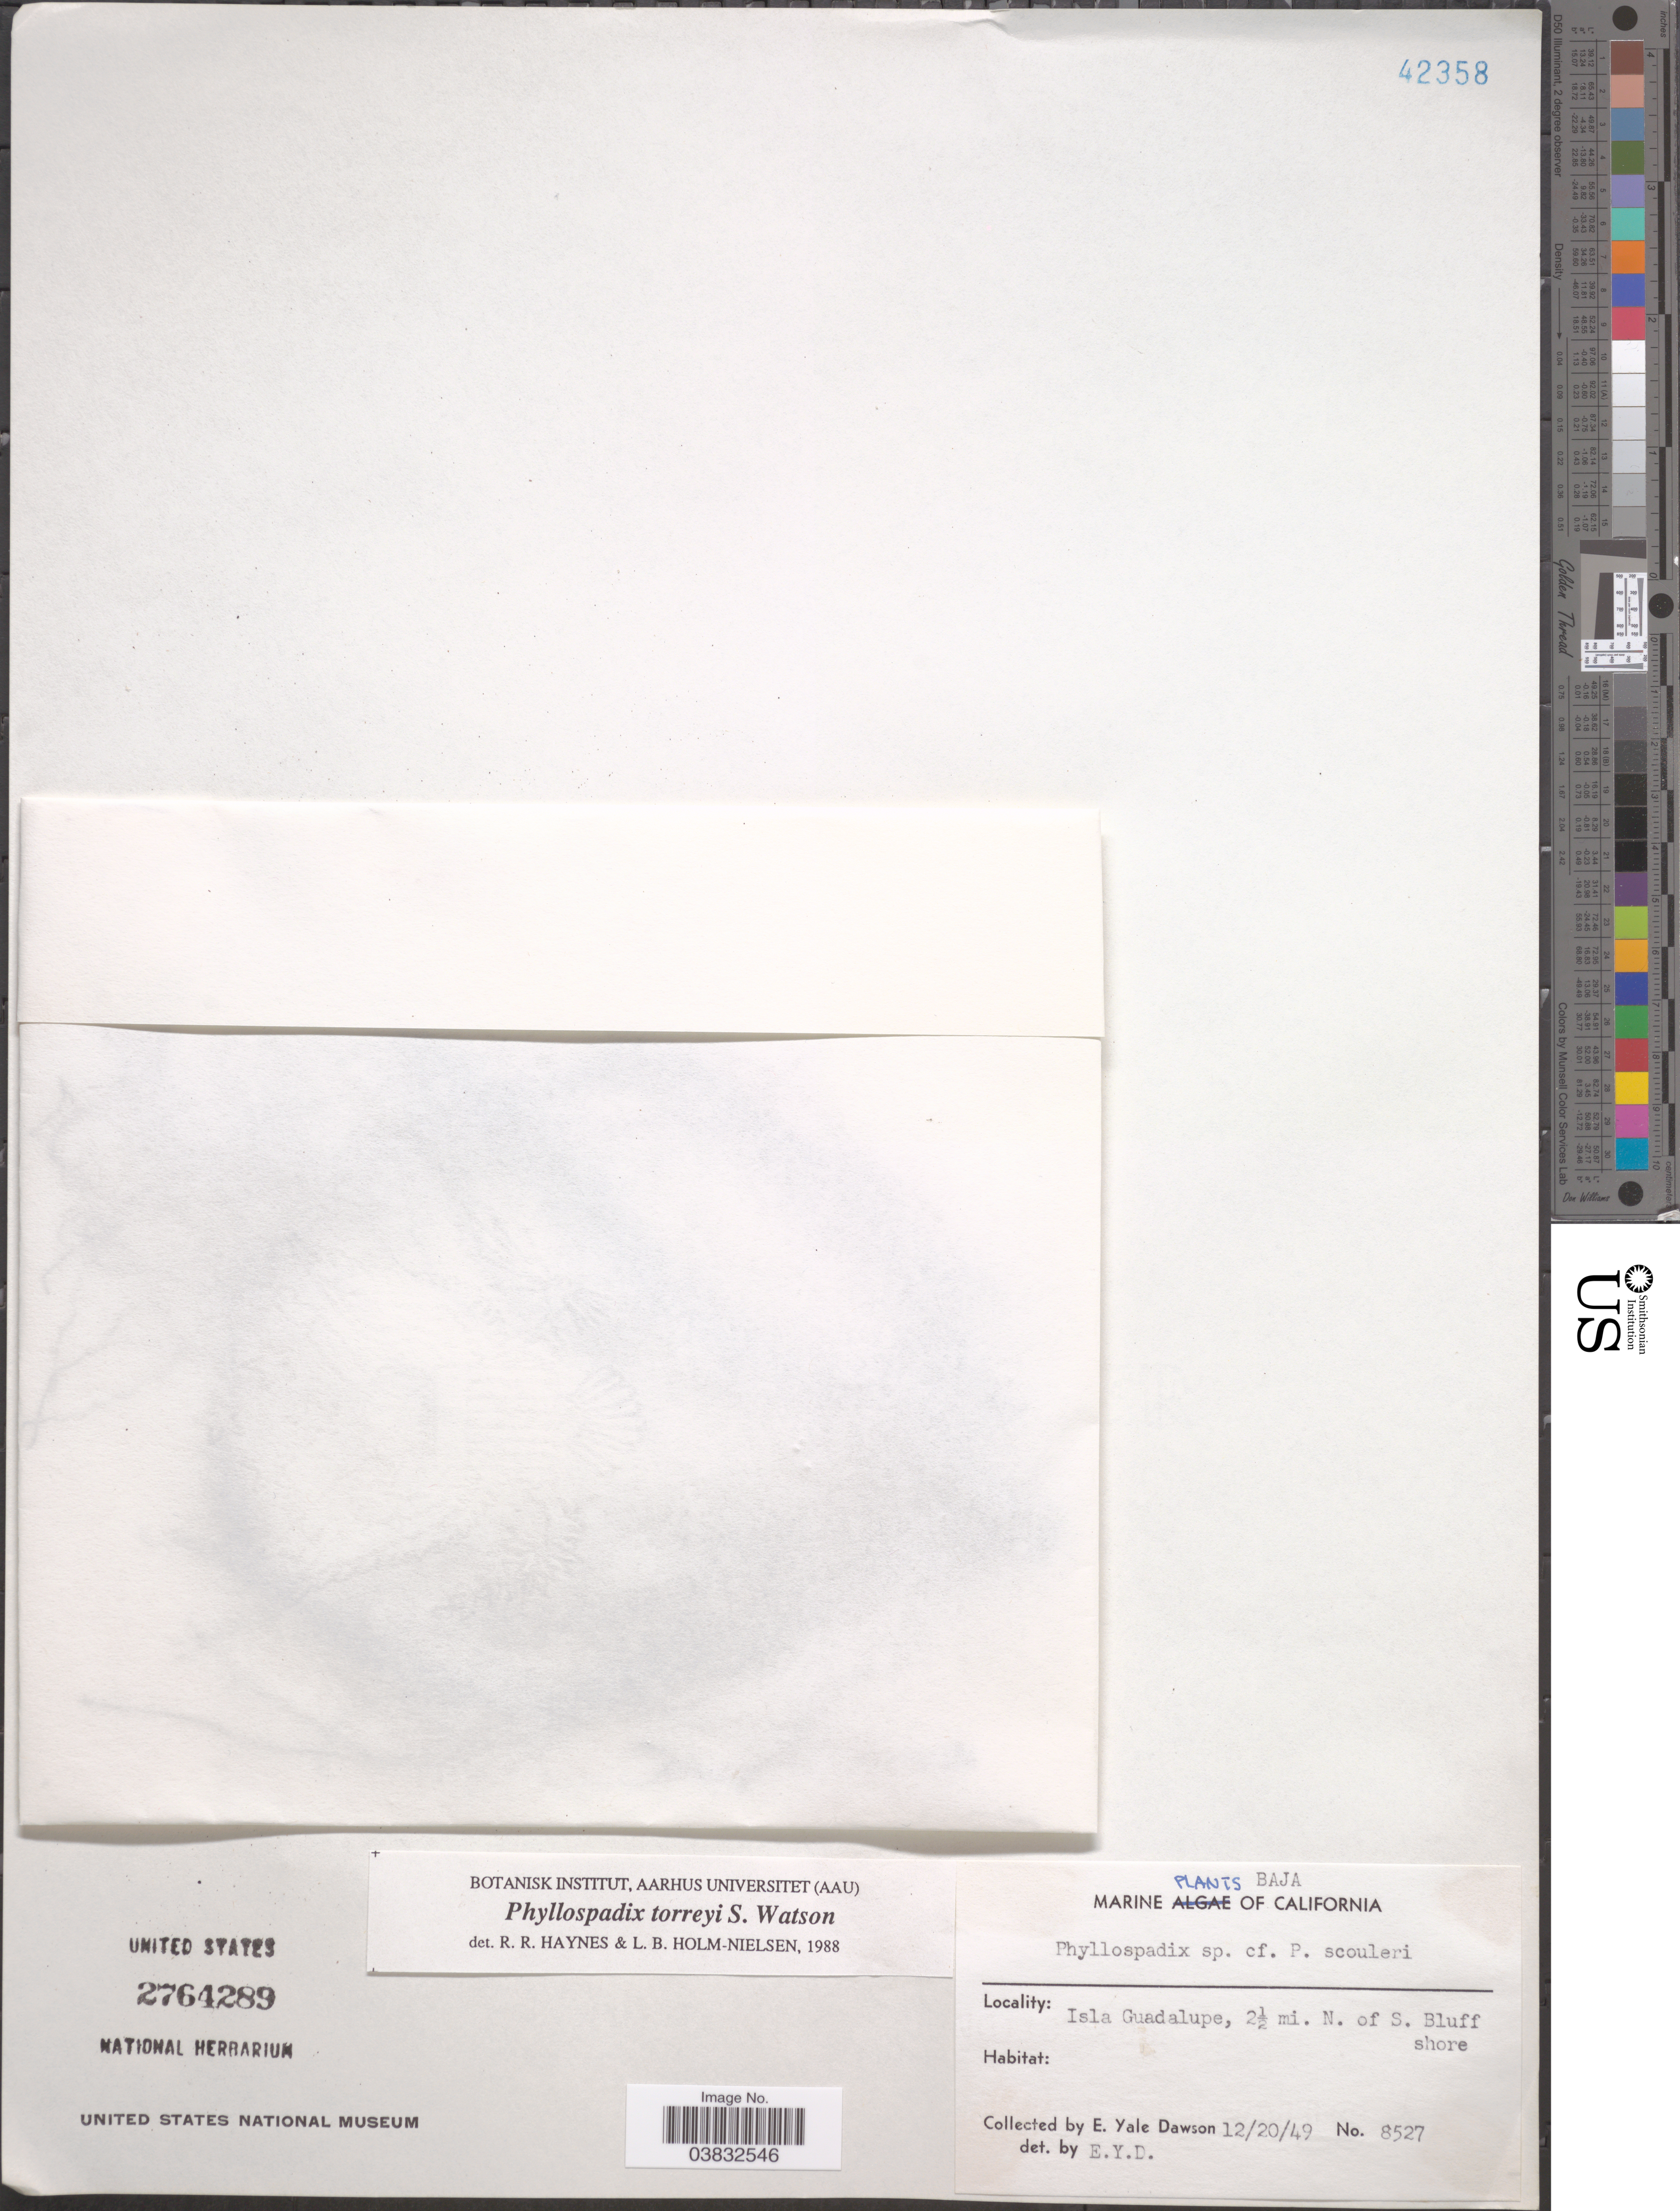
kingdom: Plantae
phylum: Tracheophyta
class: Liliopsida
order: Alismatales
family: Zosteraceae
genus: Phyllospadix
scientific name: Phyllospadix torreyi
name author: S. Watson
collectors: N. Yensen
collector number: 8527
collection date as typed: Transcribed d/m/y: 20/12/49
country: Mexico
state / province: Baja California Norte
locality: Isla Guadalupe, 2½ mi. N. of S. Bluff shore.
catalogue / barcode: US 2764289